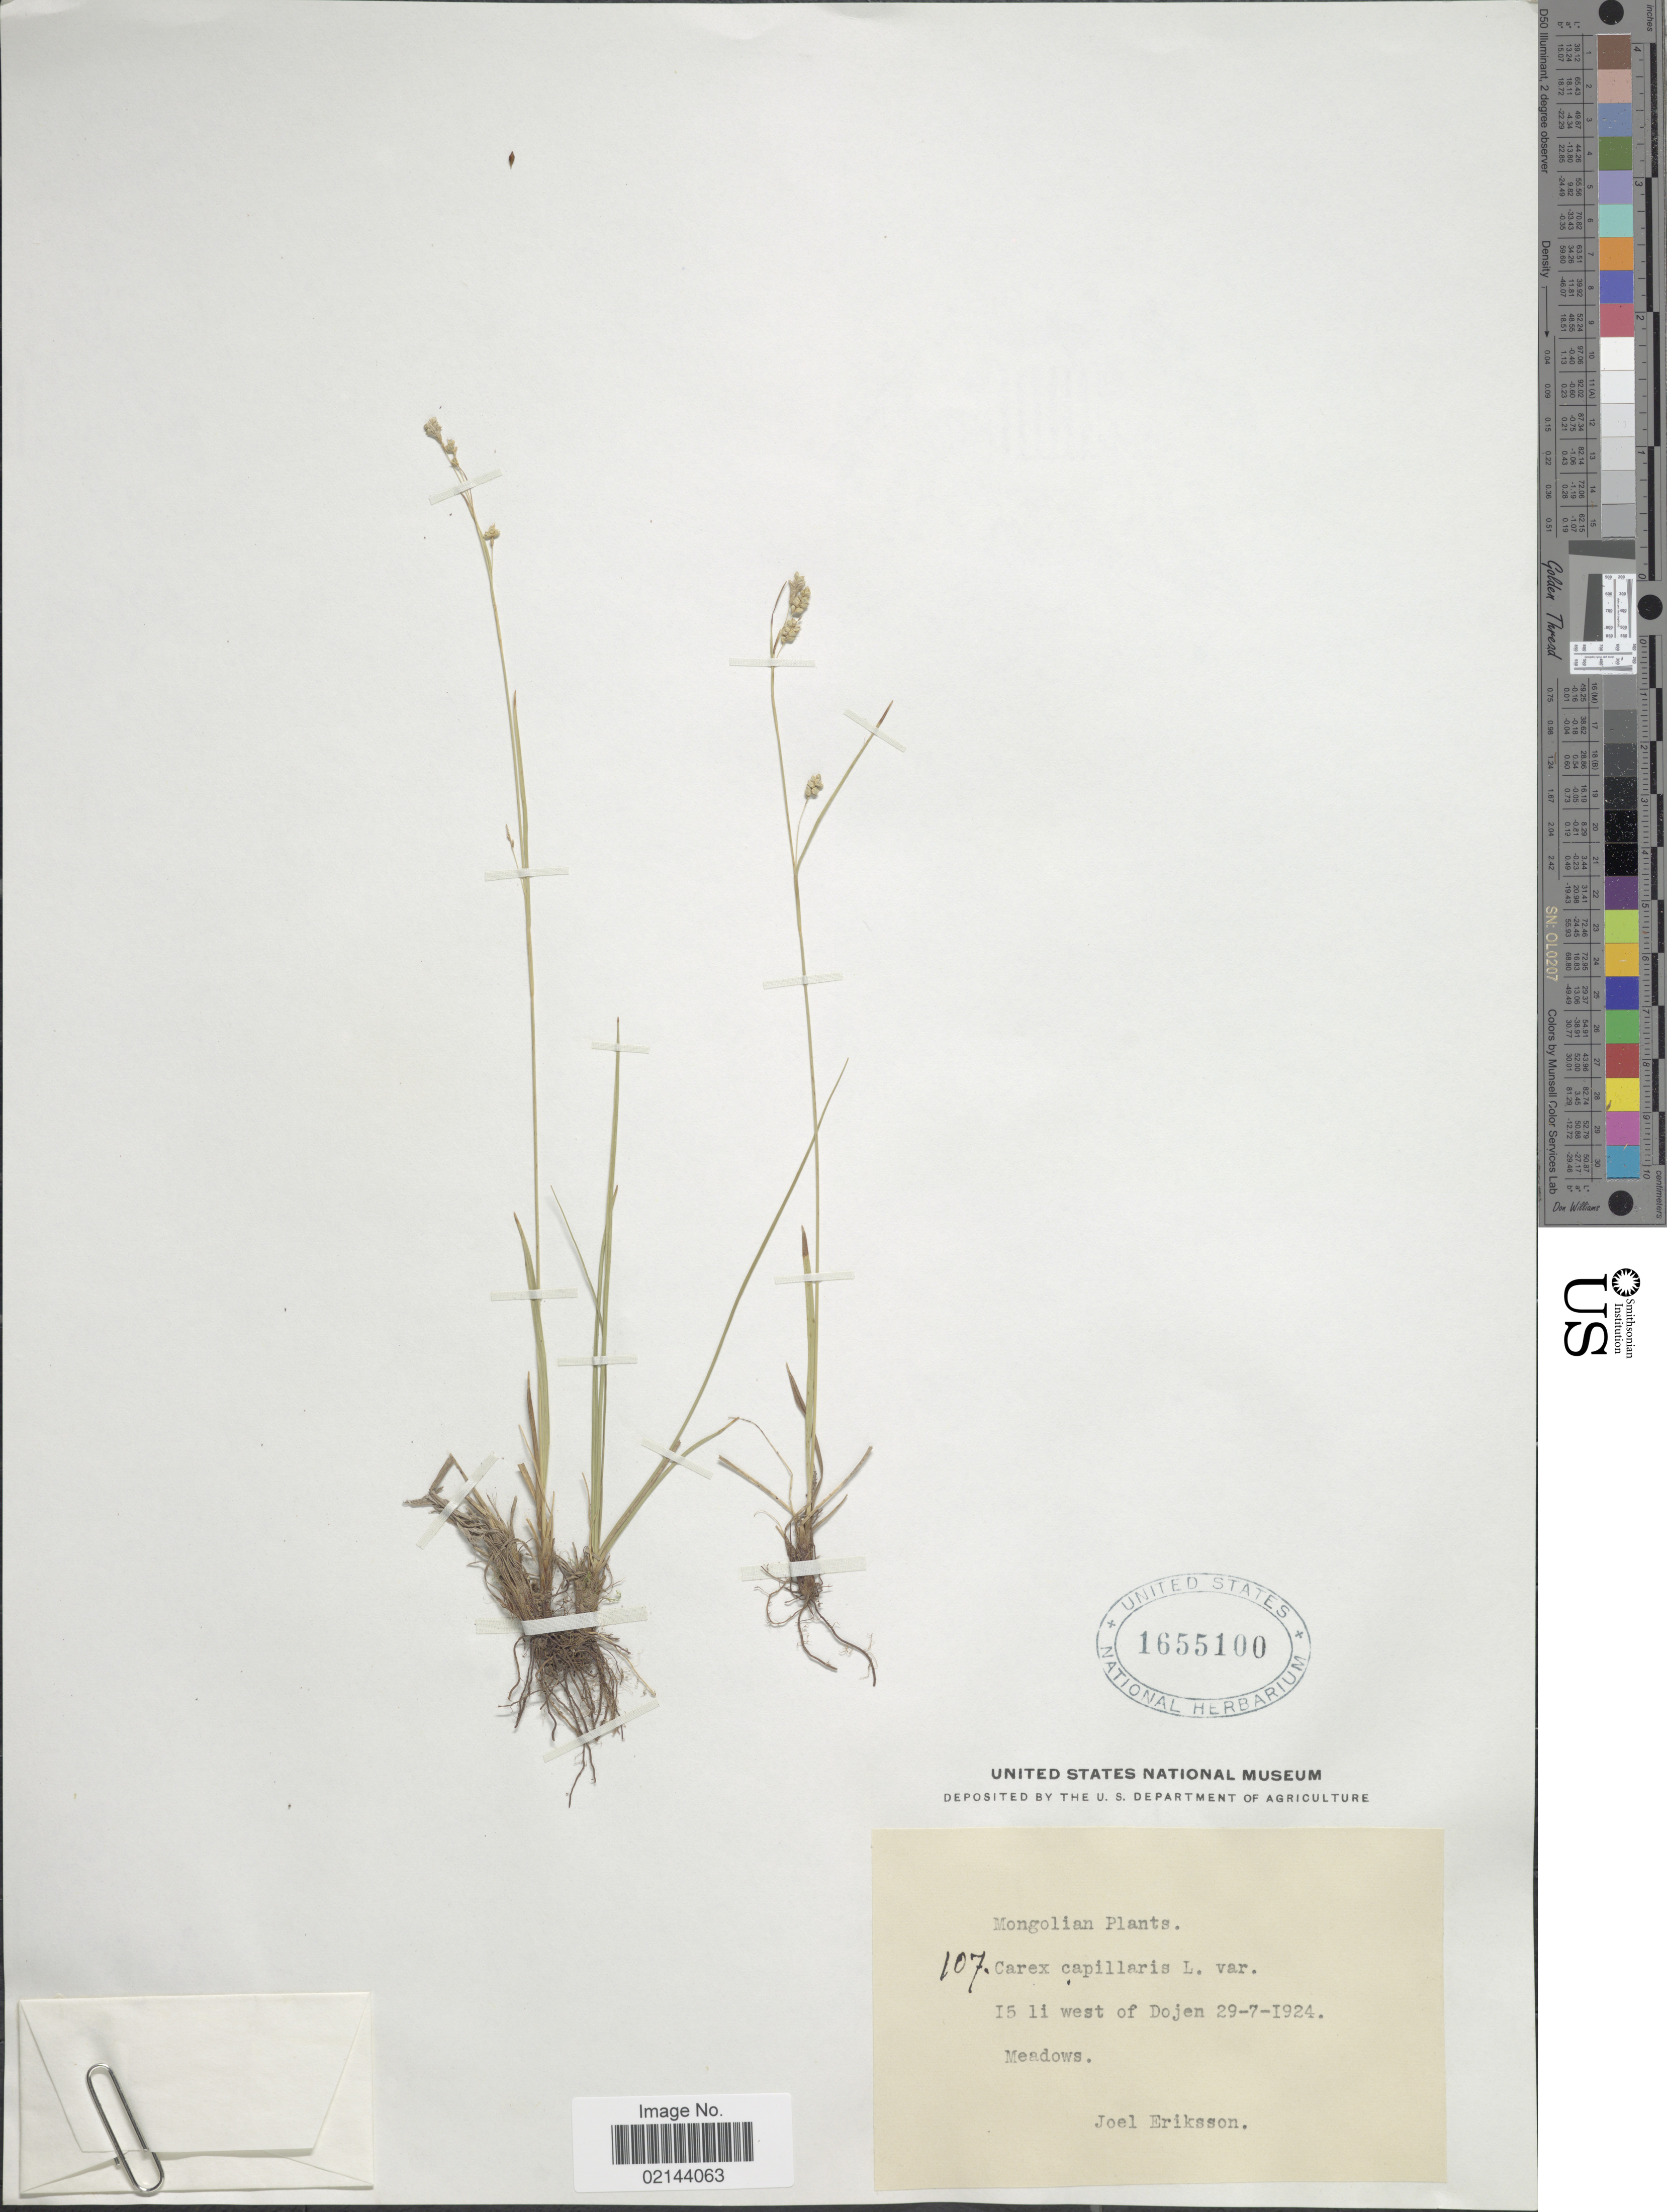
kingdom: Plantae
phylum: Tracheophyta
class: Liliopsida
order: Poales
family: Cyperaceae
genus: Carex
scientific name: Carex capillaris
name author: L.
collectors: J. Eriksson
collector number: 107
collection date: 1924-07-29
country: Mongolia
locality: Mongolian, 15 li west of Dojen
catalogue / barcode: US 1655100